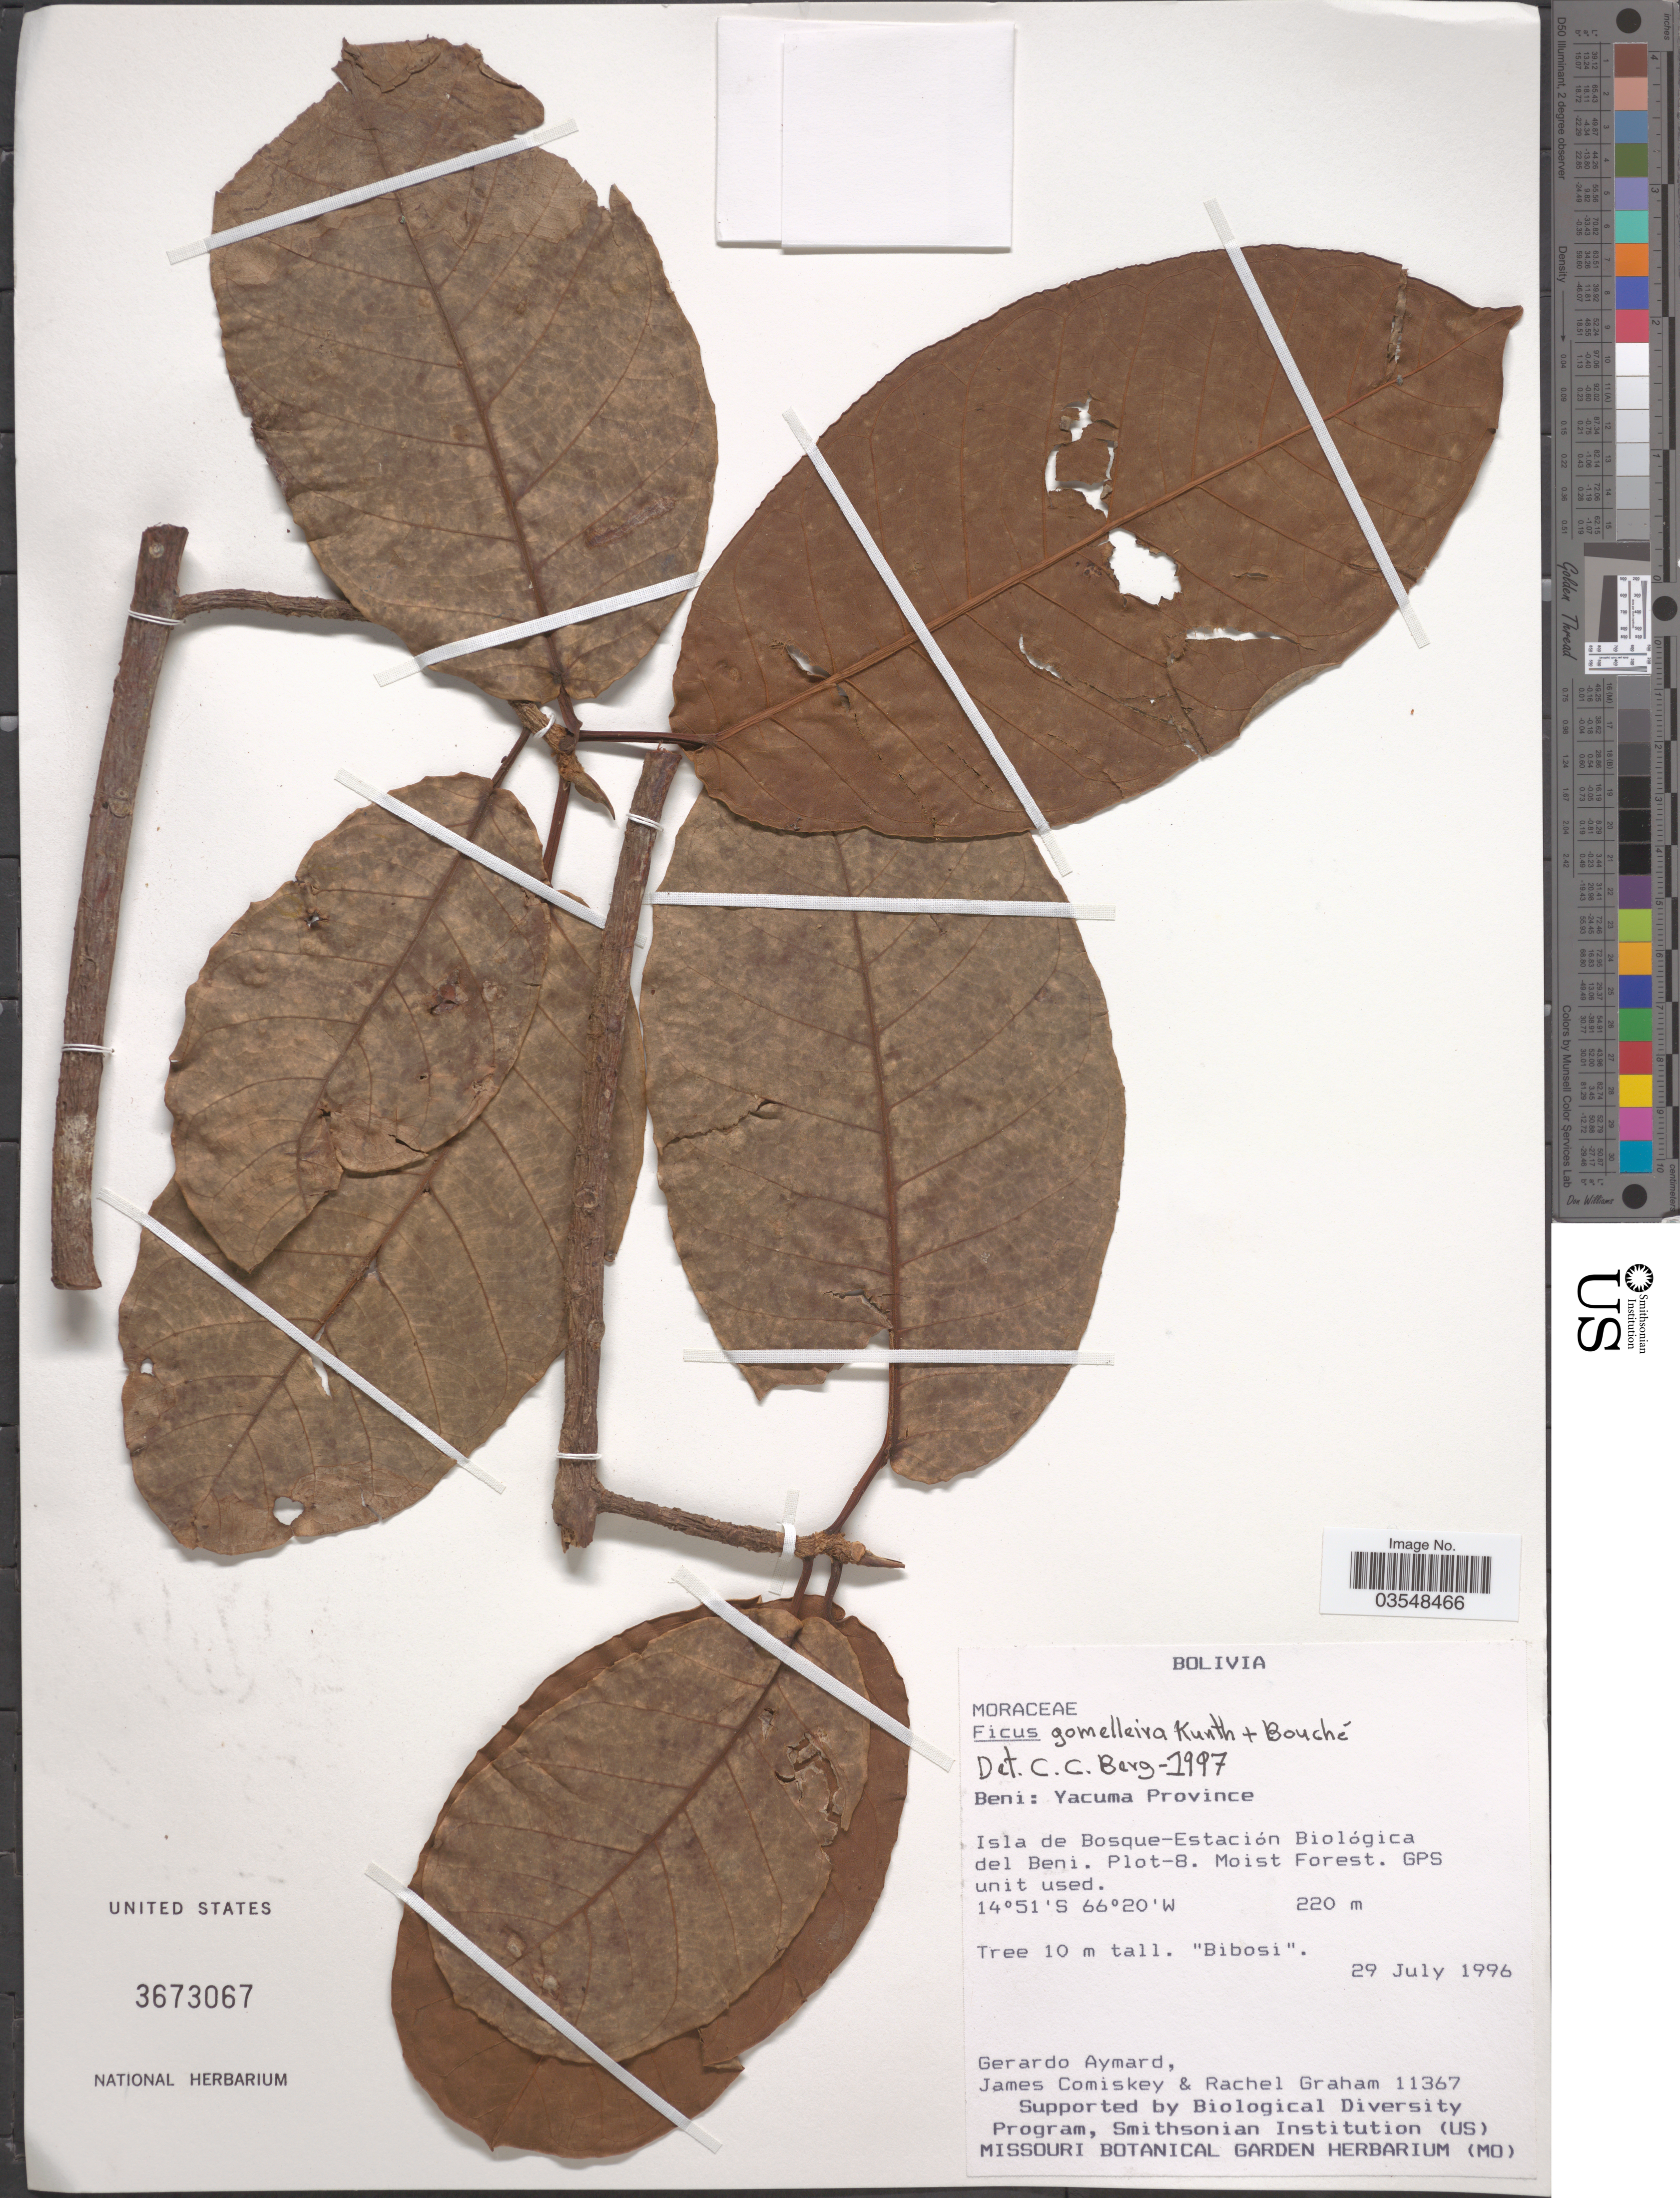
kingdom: Plantae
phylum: Tracheophyta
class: Magnoliopsida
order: Rosales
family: Moraceae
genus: Ficus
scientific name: Ficus gomelleira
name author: Kunth & C.D. Bouché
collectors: G. A. Aymard, J. A. Comiskey & R. Graham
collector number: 11367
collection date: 1996-07-29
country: Bolivia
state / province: Beni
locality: Yakuma Province. Isla de Bosque-Estación Biológica del Beni. Plot-8.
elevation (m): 220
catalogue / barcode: US 3673067